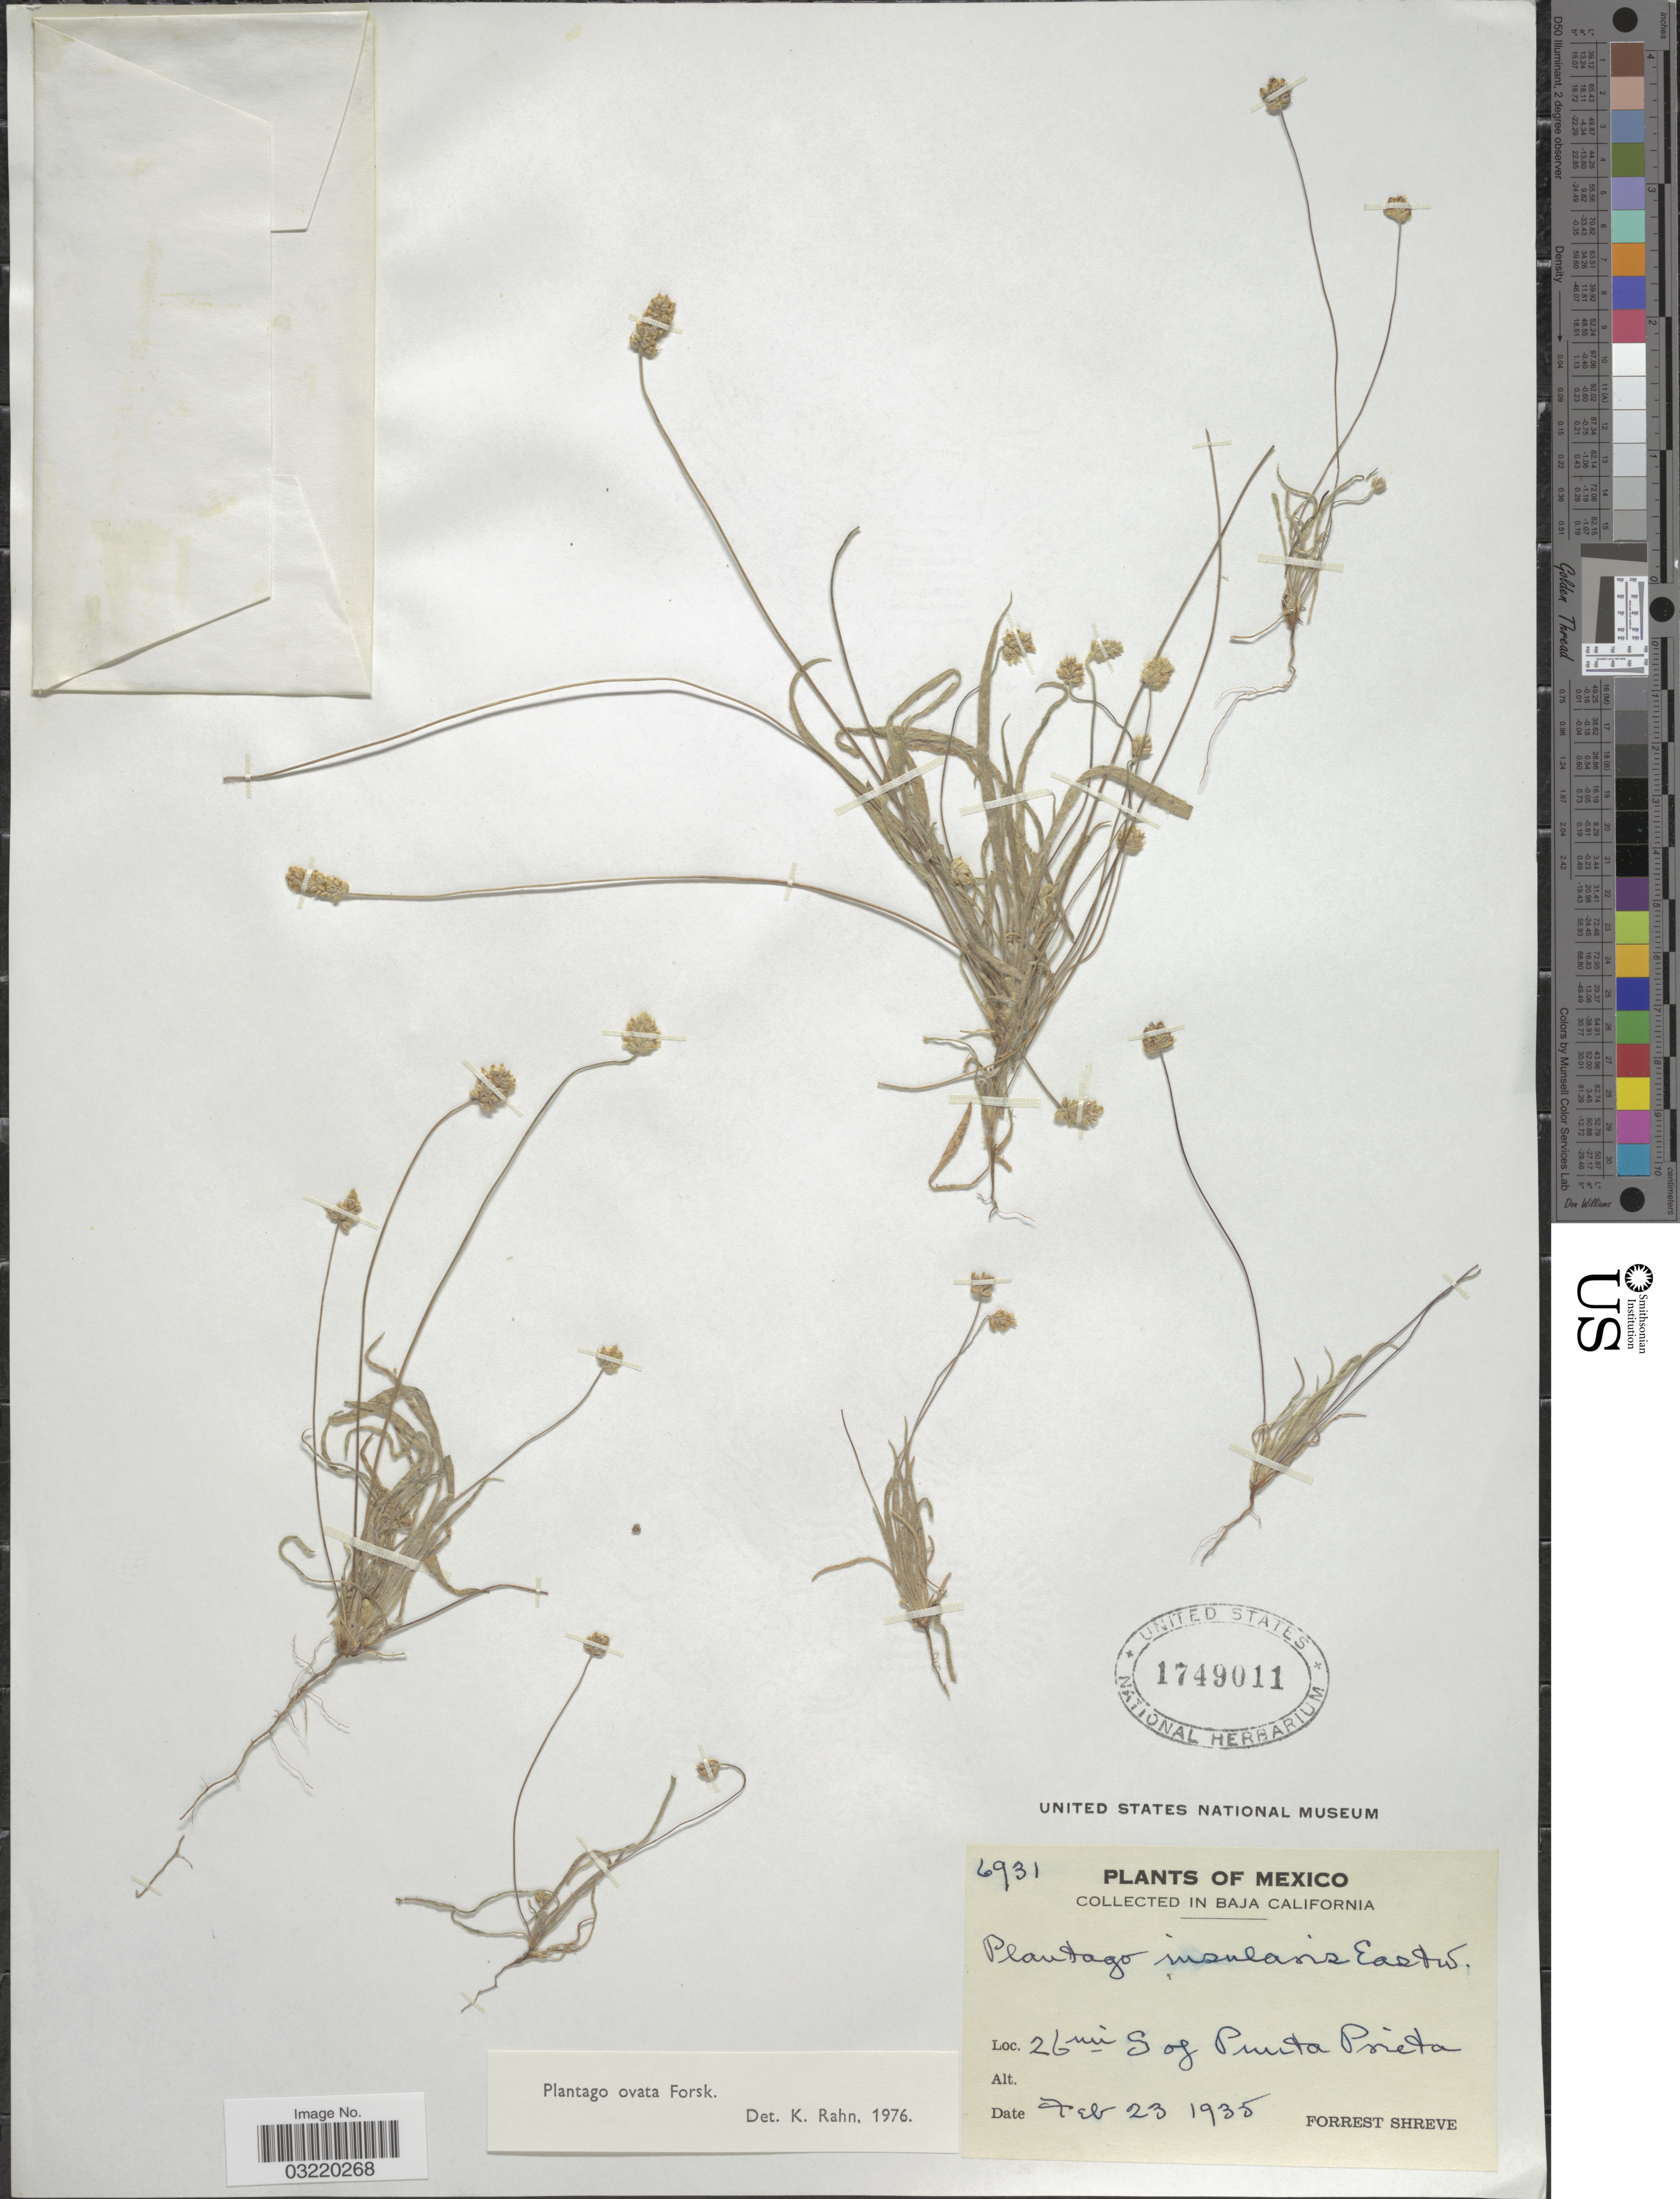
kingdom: Plantae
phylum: Tracheophyta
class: Magnoliopsida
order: Lamiales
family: Plantaginaceae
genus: Plantago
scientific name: Plantago ovata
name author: Forssk.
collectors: F. Shreve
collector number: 6931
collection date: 1935-02-23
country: Mexico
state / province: Baja California Norte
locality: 26 mi S of Punta Prieta.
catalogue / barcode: US 1749011